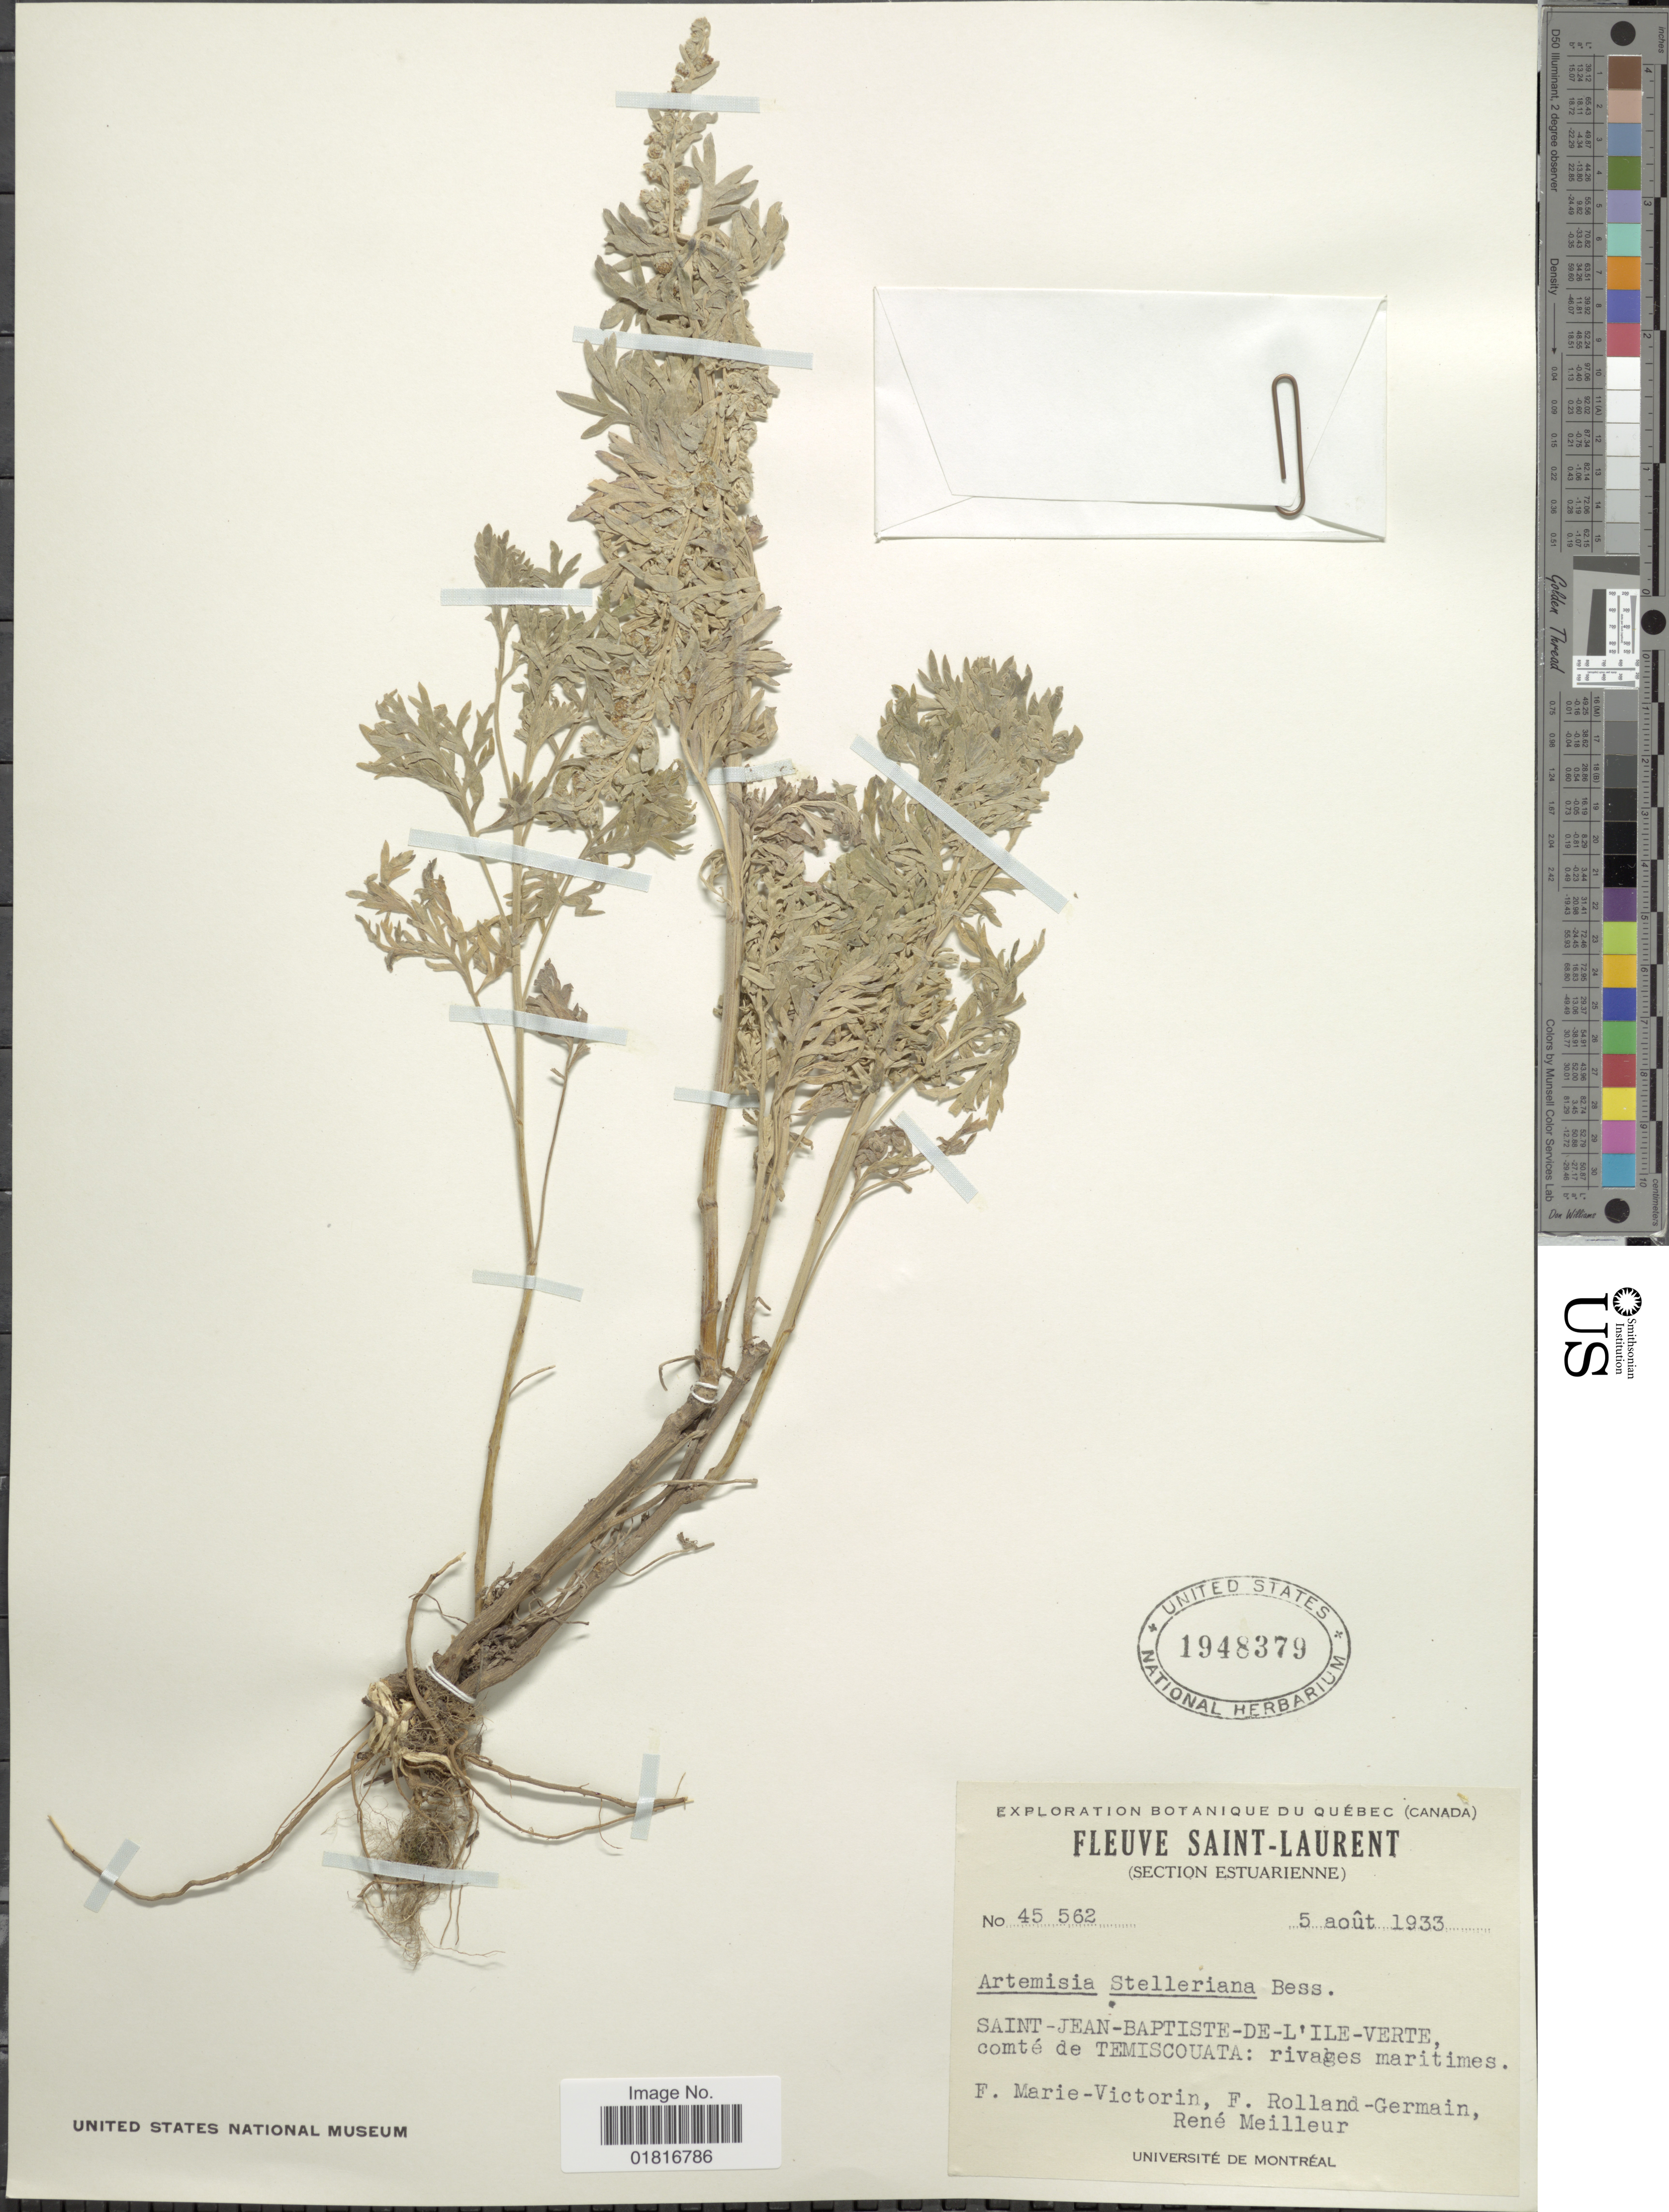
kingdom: Plantae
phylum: Tracheophyta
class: Magnoliopsida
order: Asterales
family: Asteraceae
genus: Artemisia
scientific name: Artemisia stelleriana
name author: Besser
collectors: Fr. Marie-Victorin, Rolland-Germain & R. Meilleur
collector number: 45562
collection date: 1933-08-05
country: Canada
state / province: Quebec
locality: Fleuve Saint-Laurent (Section Estuarienne) Saint-Jean-Baptiste-De-L'Ile-Verte comté de Temiscouata: rivages maritimes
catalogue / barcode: US 1948379